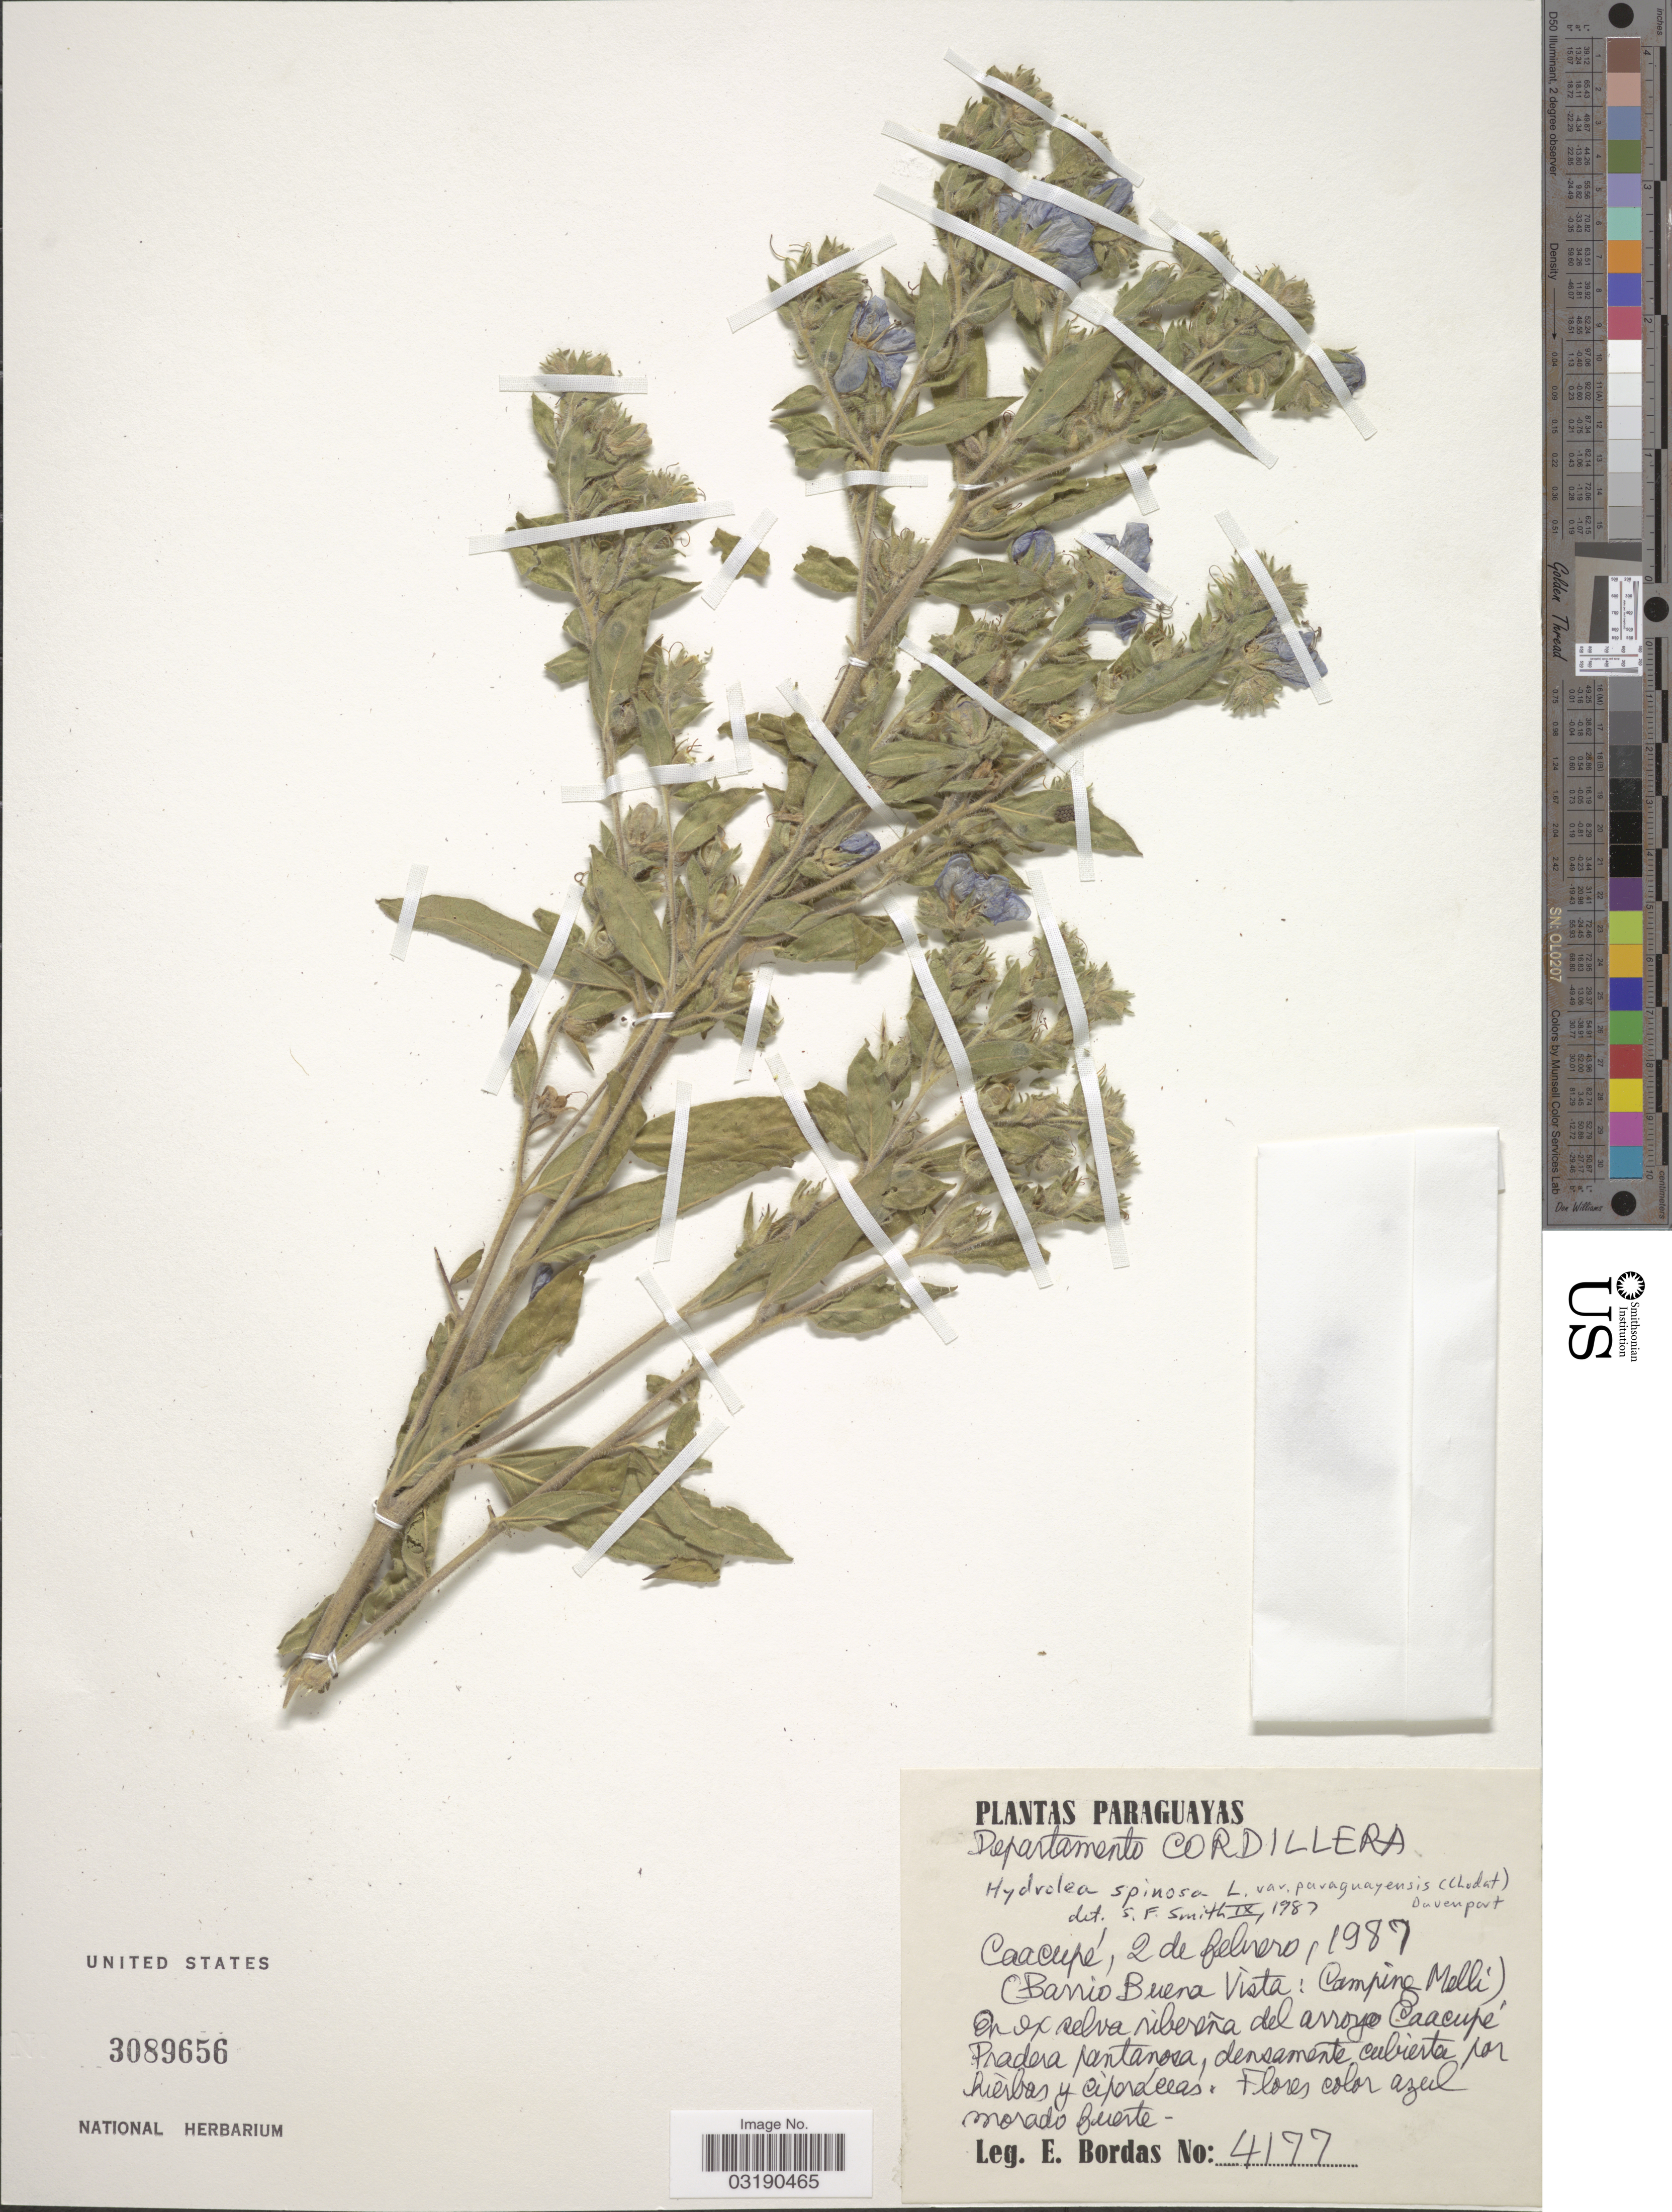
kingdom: Plantae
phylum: Tracheophyta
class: Magnoliopsida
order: Solanales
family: Hydroleaceae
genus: Hydrolea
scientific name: Hydrolea spinosa var. paraguayensis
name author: (Chodat) L.J. Davenp.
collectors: E. Bordas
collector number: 4177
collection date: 1987-02-02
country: Paraguay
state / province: Cordillera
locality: Departamento Cordillera. Caacupé. (Barrio Buena Vista: Campina Melli).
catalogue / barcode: US 3089656